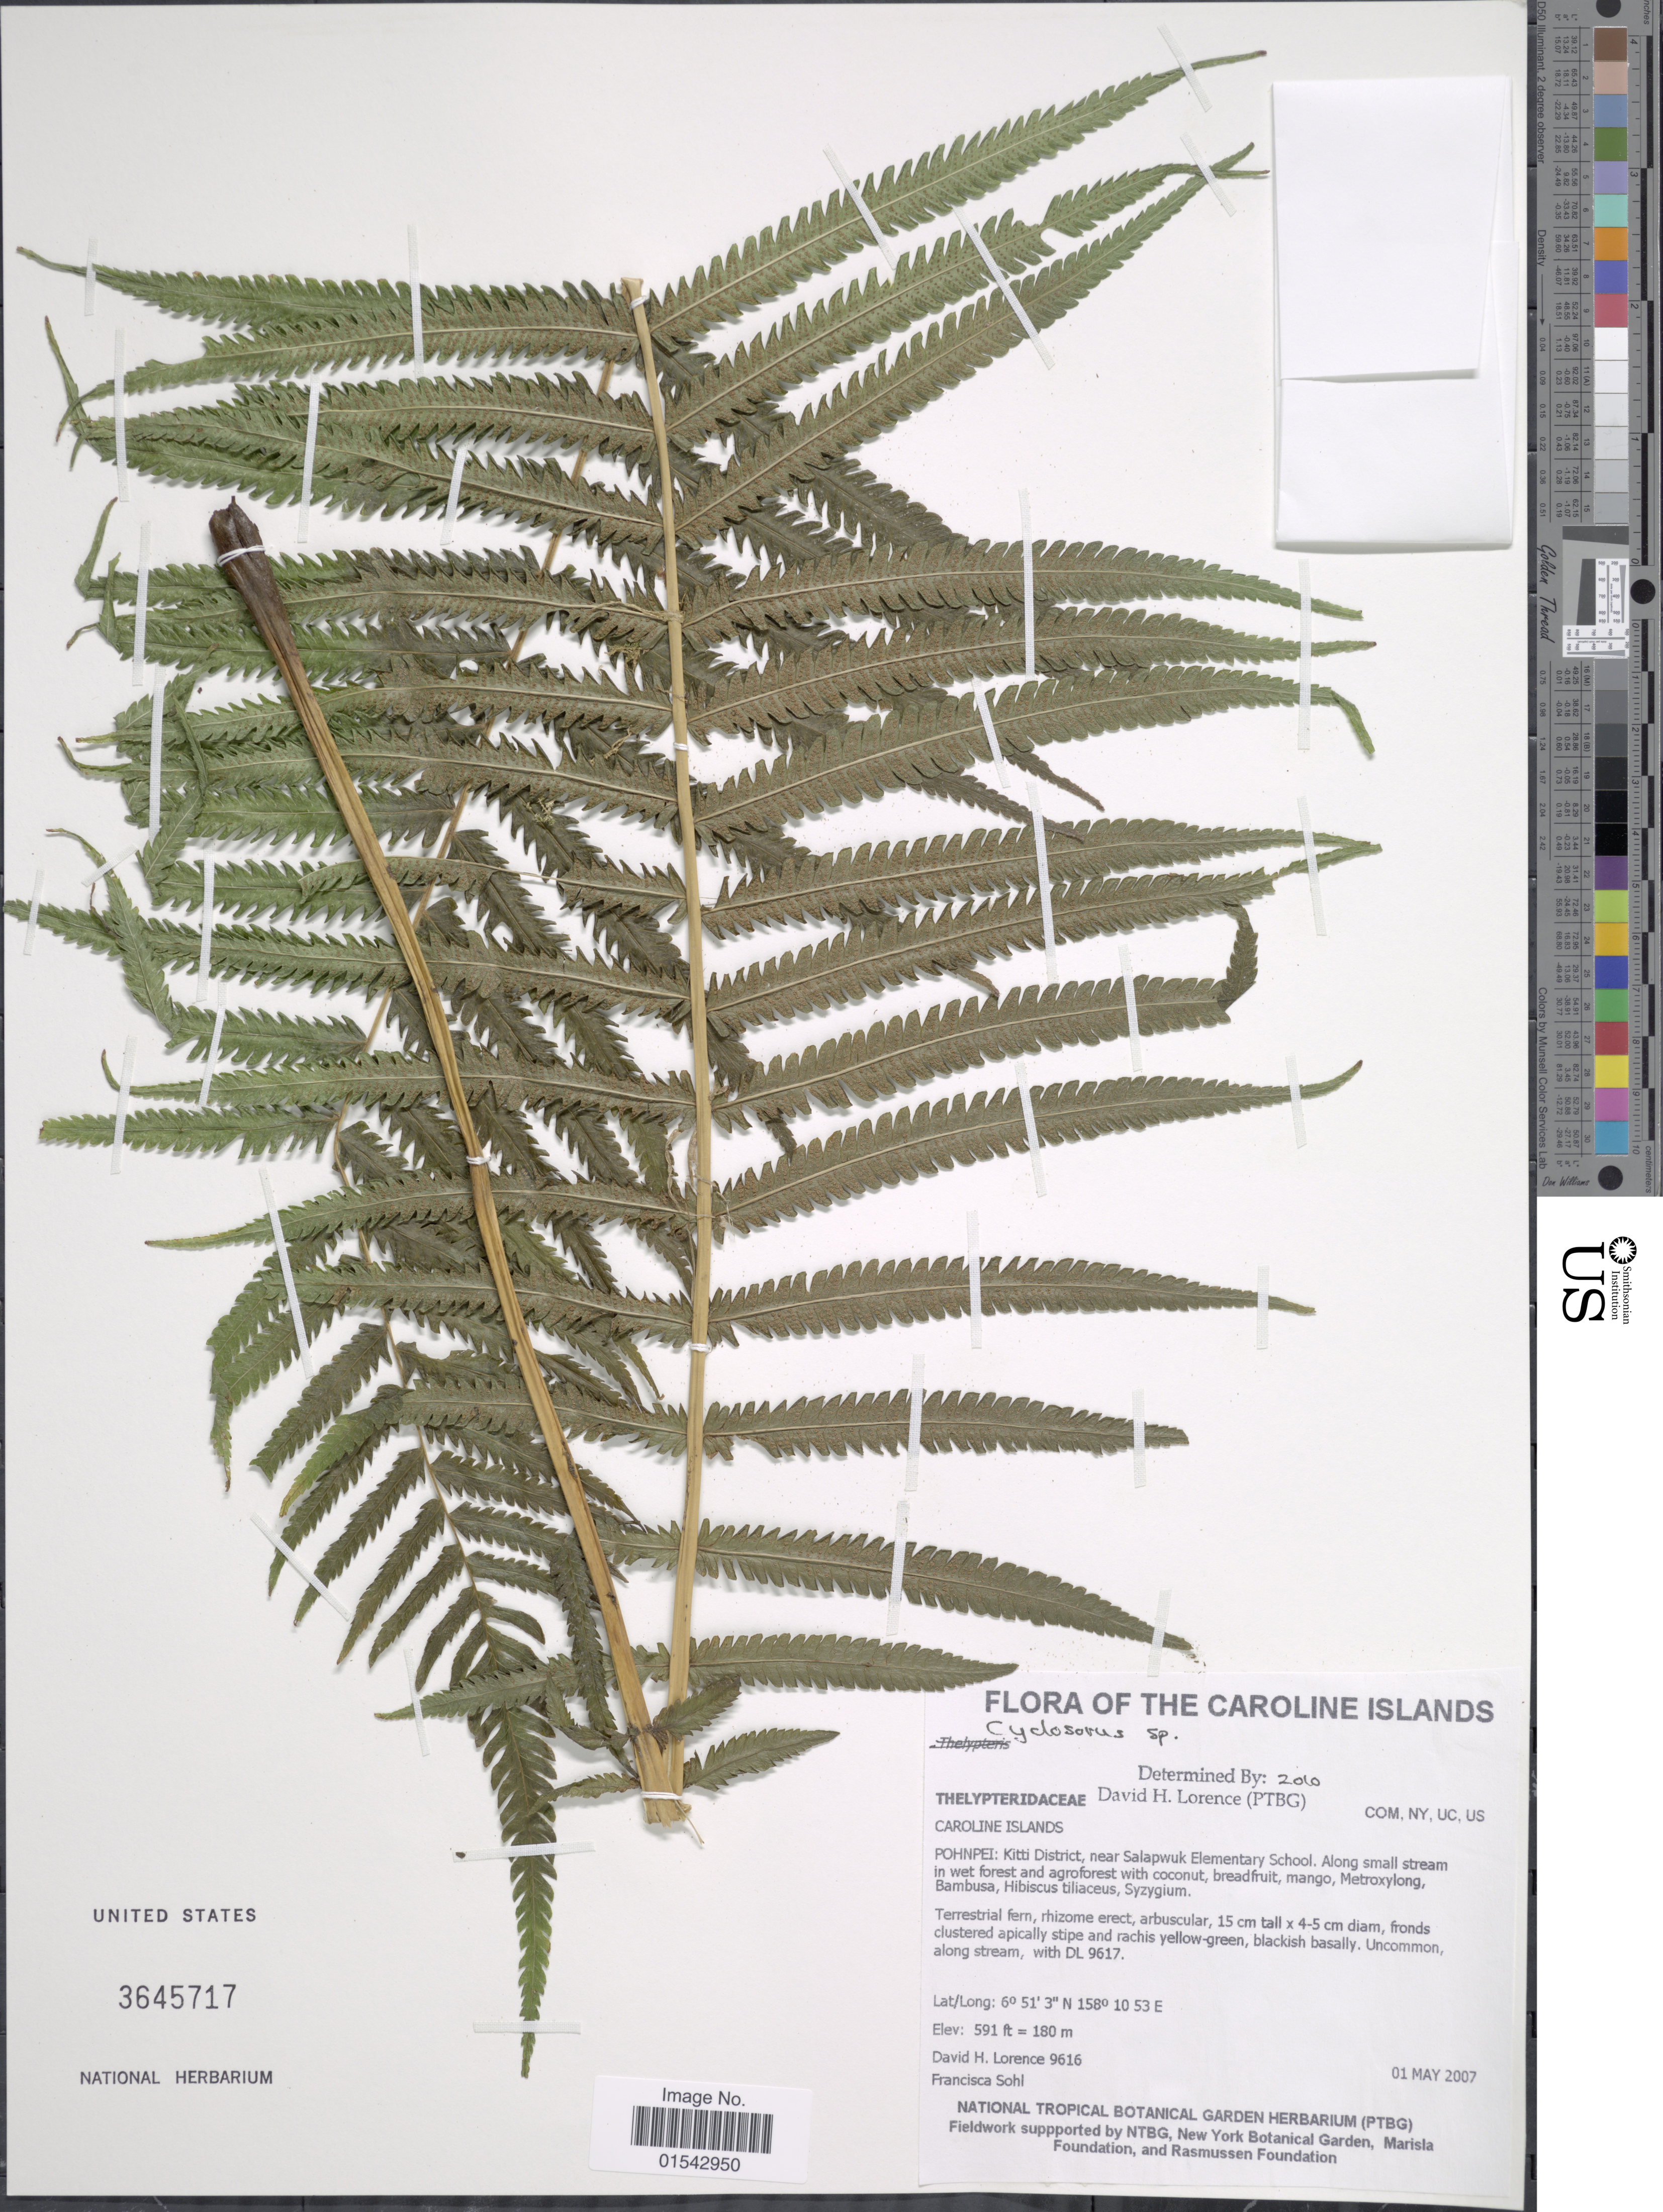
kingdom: Plantae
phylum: Tracheophyta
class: Polypodiopsida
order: Polypodiales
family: Thelypteridaceae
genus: Cyclosorus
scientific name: Cyclosorus sp.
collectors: D. Lorence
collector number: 9616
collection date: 2007-05-01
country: Micronesia, Federated States of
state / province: Pohnpei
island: Pohnpei [Ponape]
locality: Caroline Islands, Pohnpei: Kitti District, near Salapwuk Elementary School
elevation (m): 180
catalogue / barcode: US 3645717